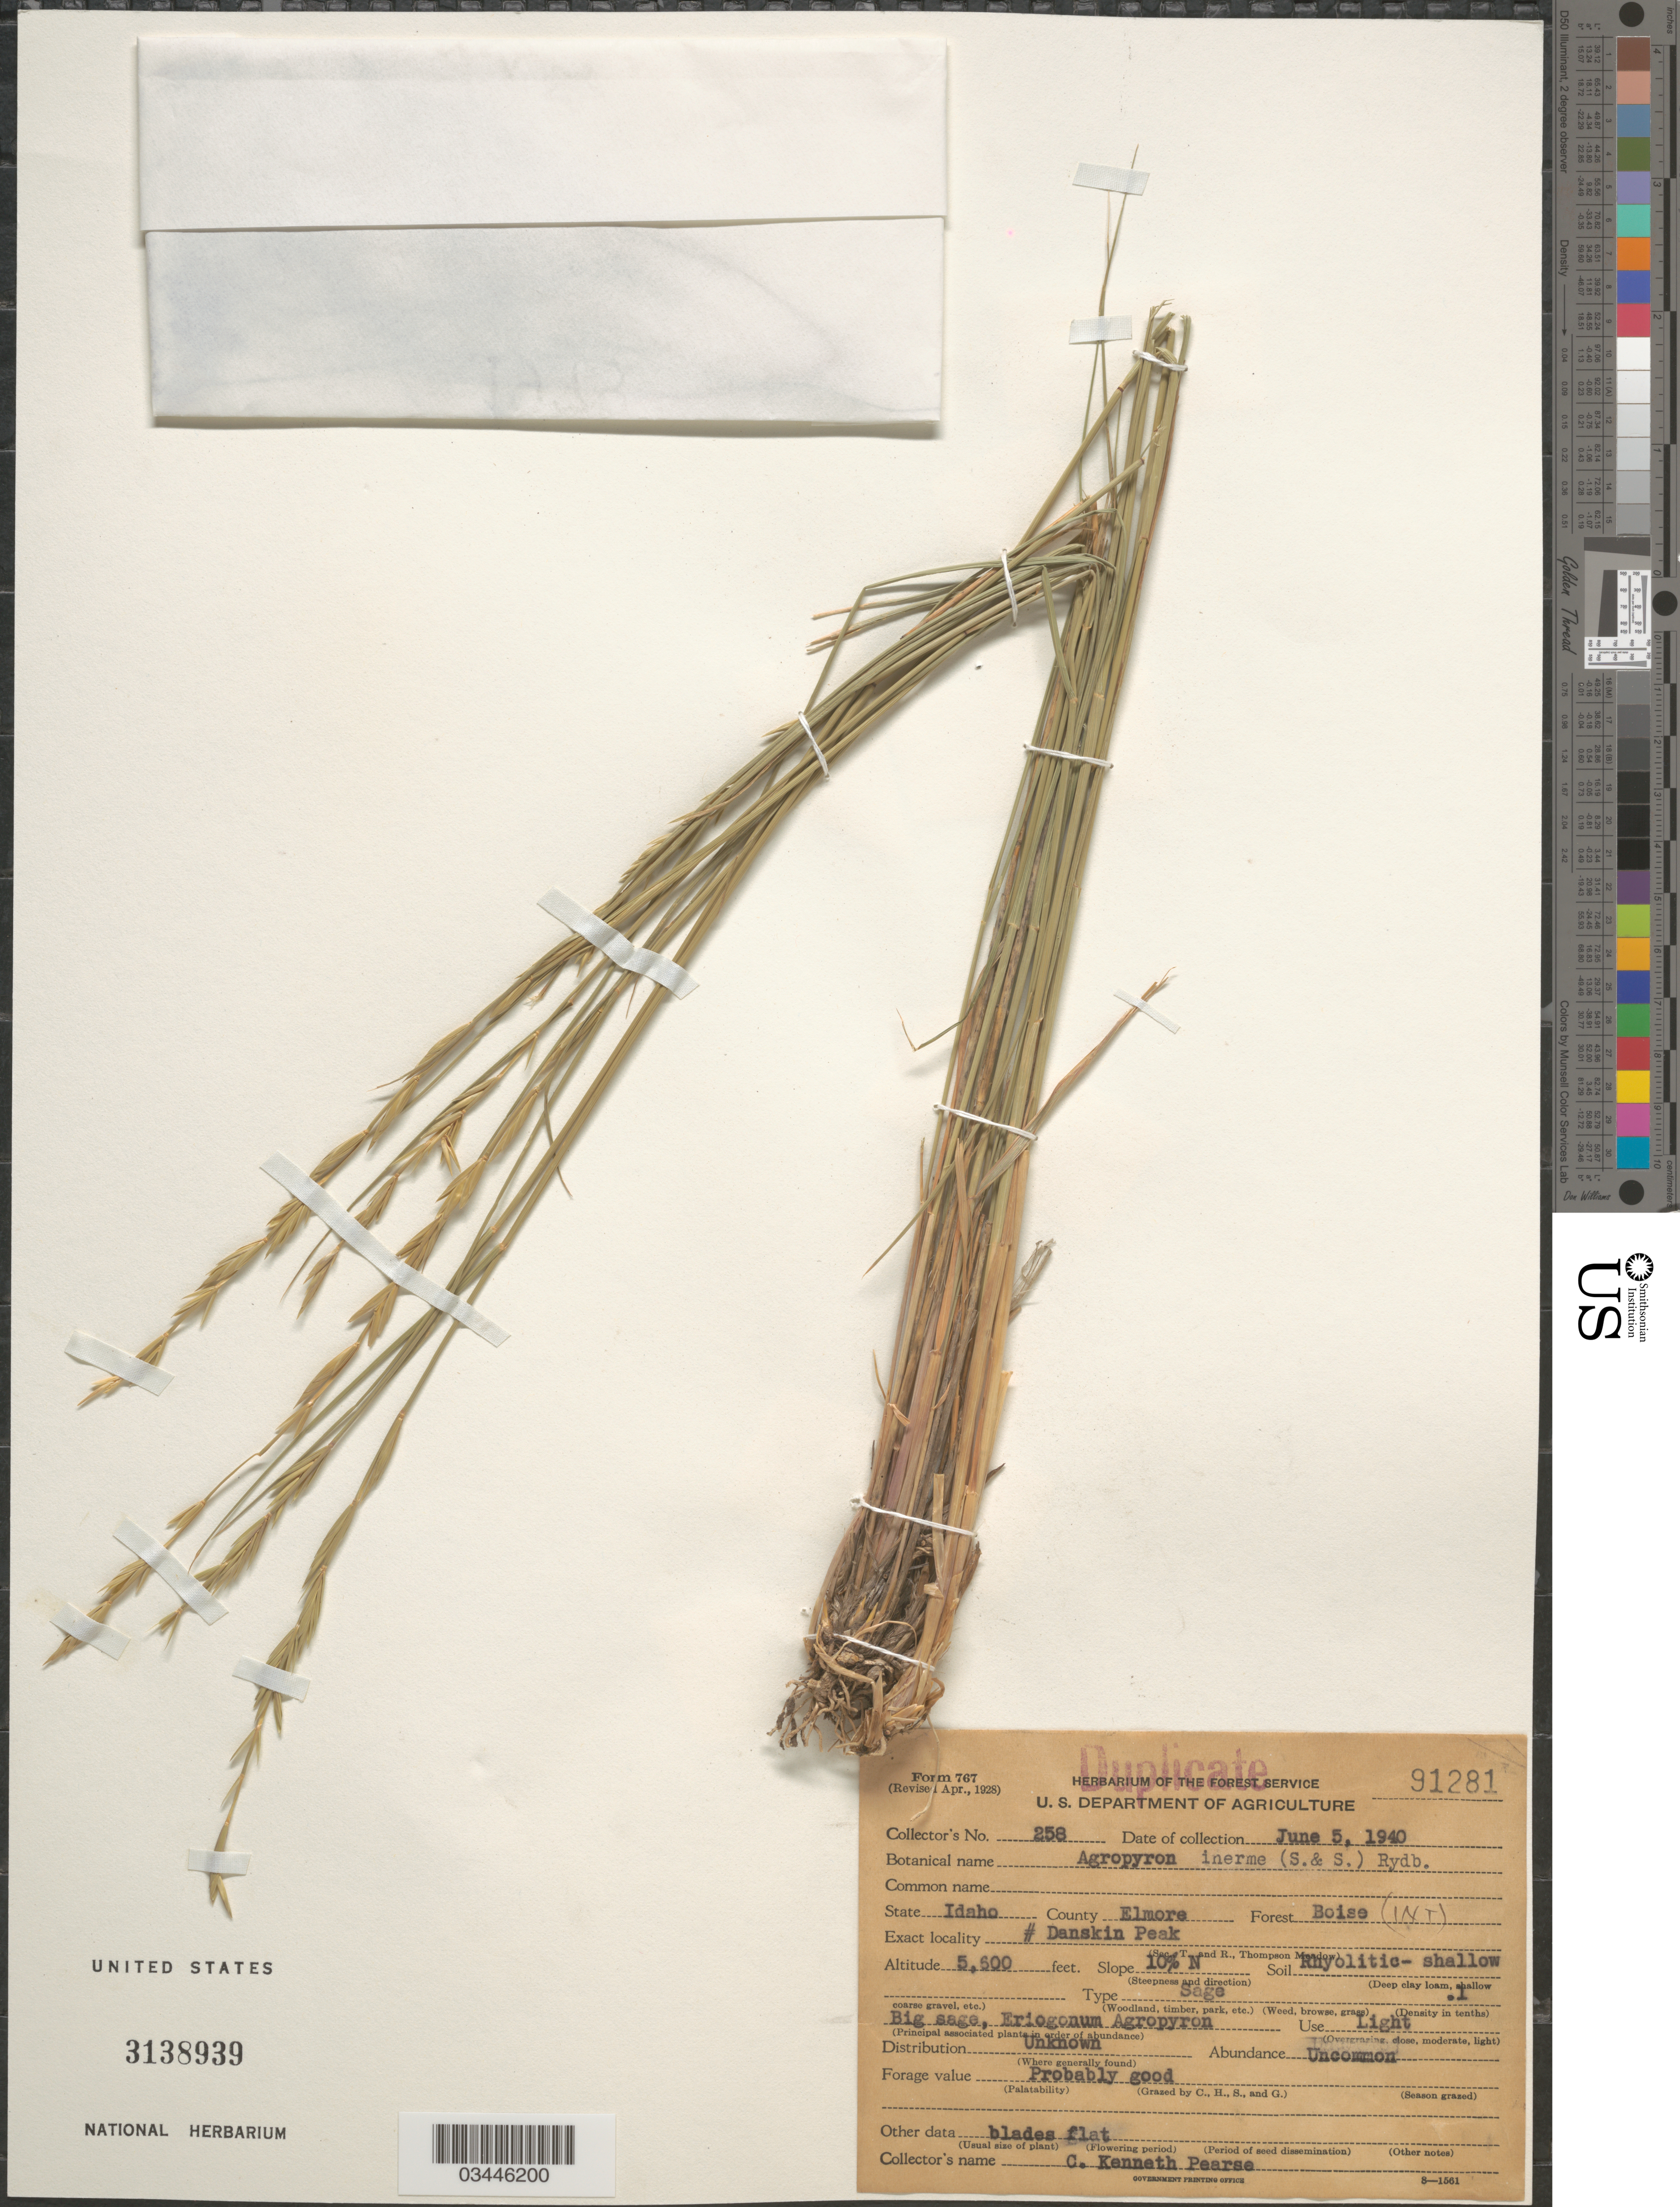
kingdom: Plantae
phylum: Tracheophyta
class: Liliopsida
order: Poales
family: Poaceae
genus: Pseudoroegneria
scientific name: Pseudoroegneria spicata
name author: (Pursh) Á. Löve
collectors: C. Pearse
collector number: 258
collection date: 1940-06-05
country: United States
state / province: Idaho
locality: County Elmore. Forest Boise (INT). # Danskin Peak. Slope 10% N.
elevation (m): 1707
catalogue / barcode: US 3138939